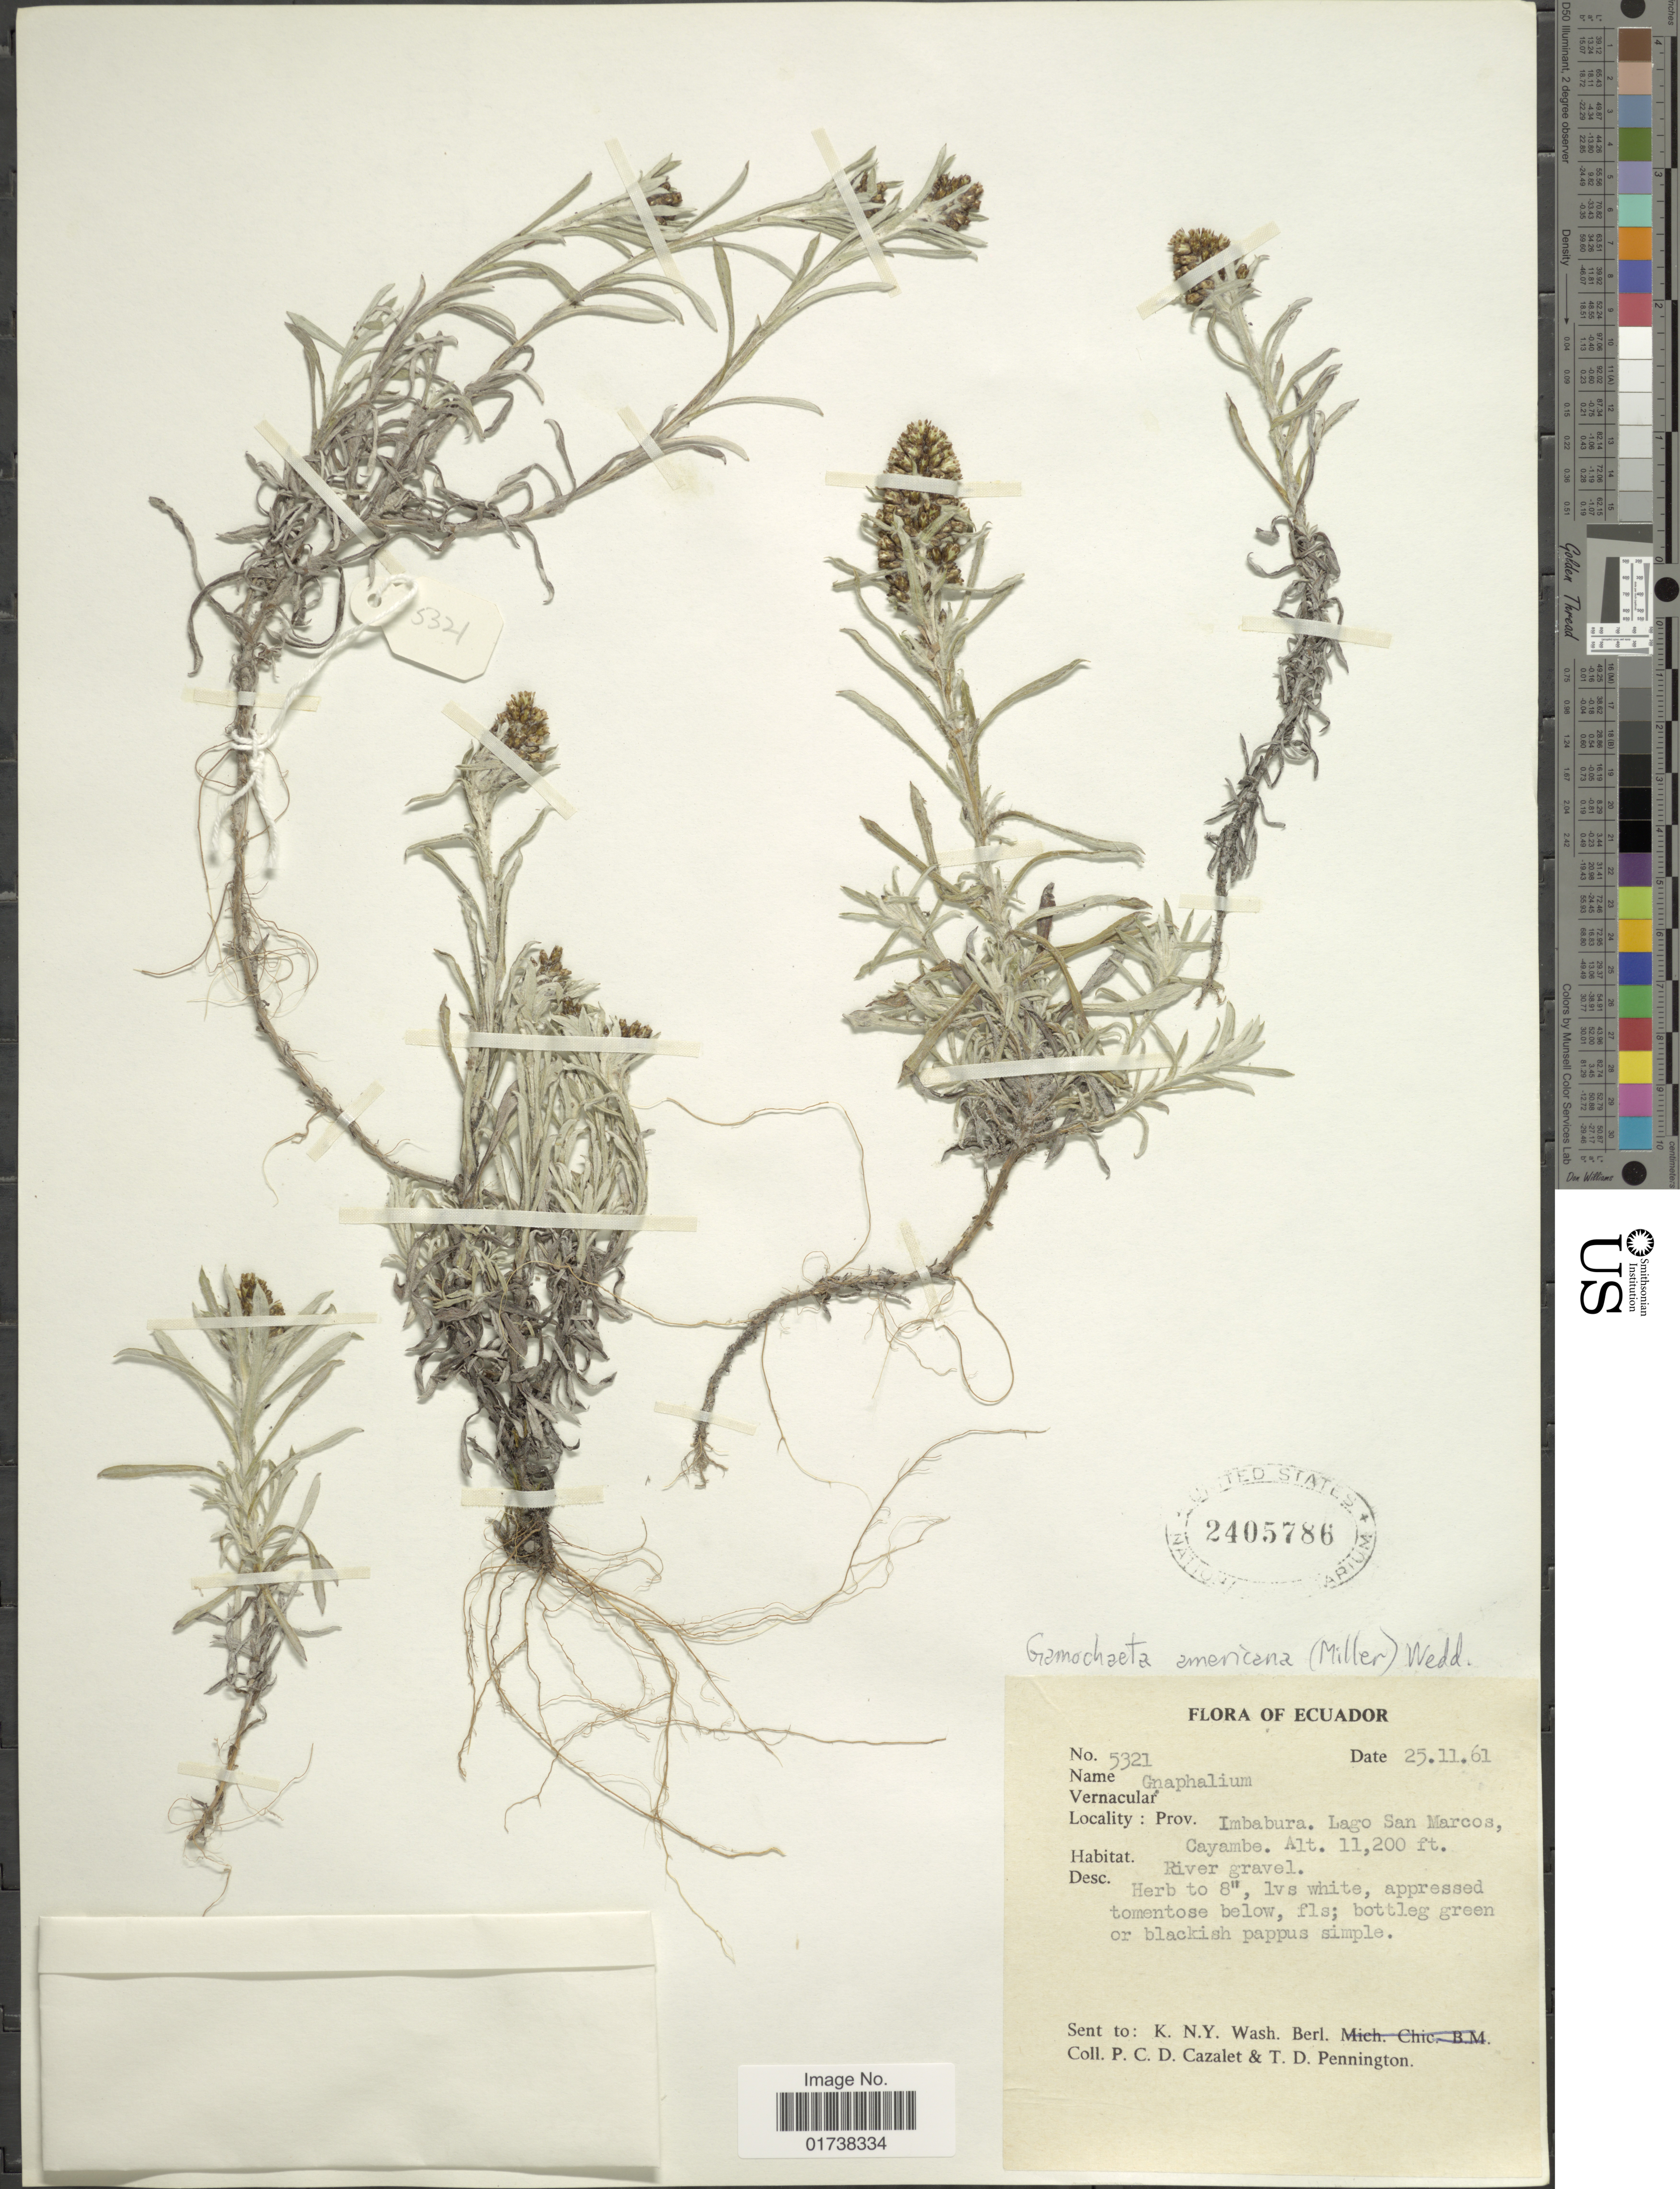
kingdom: Plantae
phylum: Tracheophyta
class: Magnoliopsida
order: Asterales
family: Asteraceae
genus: Gamochaeta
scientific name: Gamochaeta americana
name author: (Mill.) Wedd.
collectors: P. C. D. Cazalet & T. D. Pennington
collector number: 5321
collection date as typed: Transcribed d/m/y: 25/11/61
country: Ecuador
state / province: Imbabura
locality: Lago San Marcos, Cayambe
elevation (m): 3414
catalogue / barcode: US 2405786